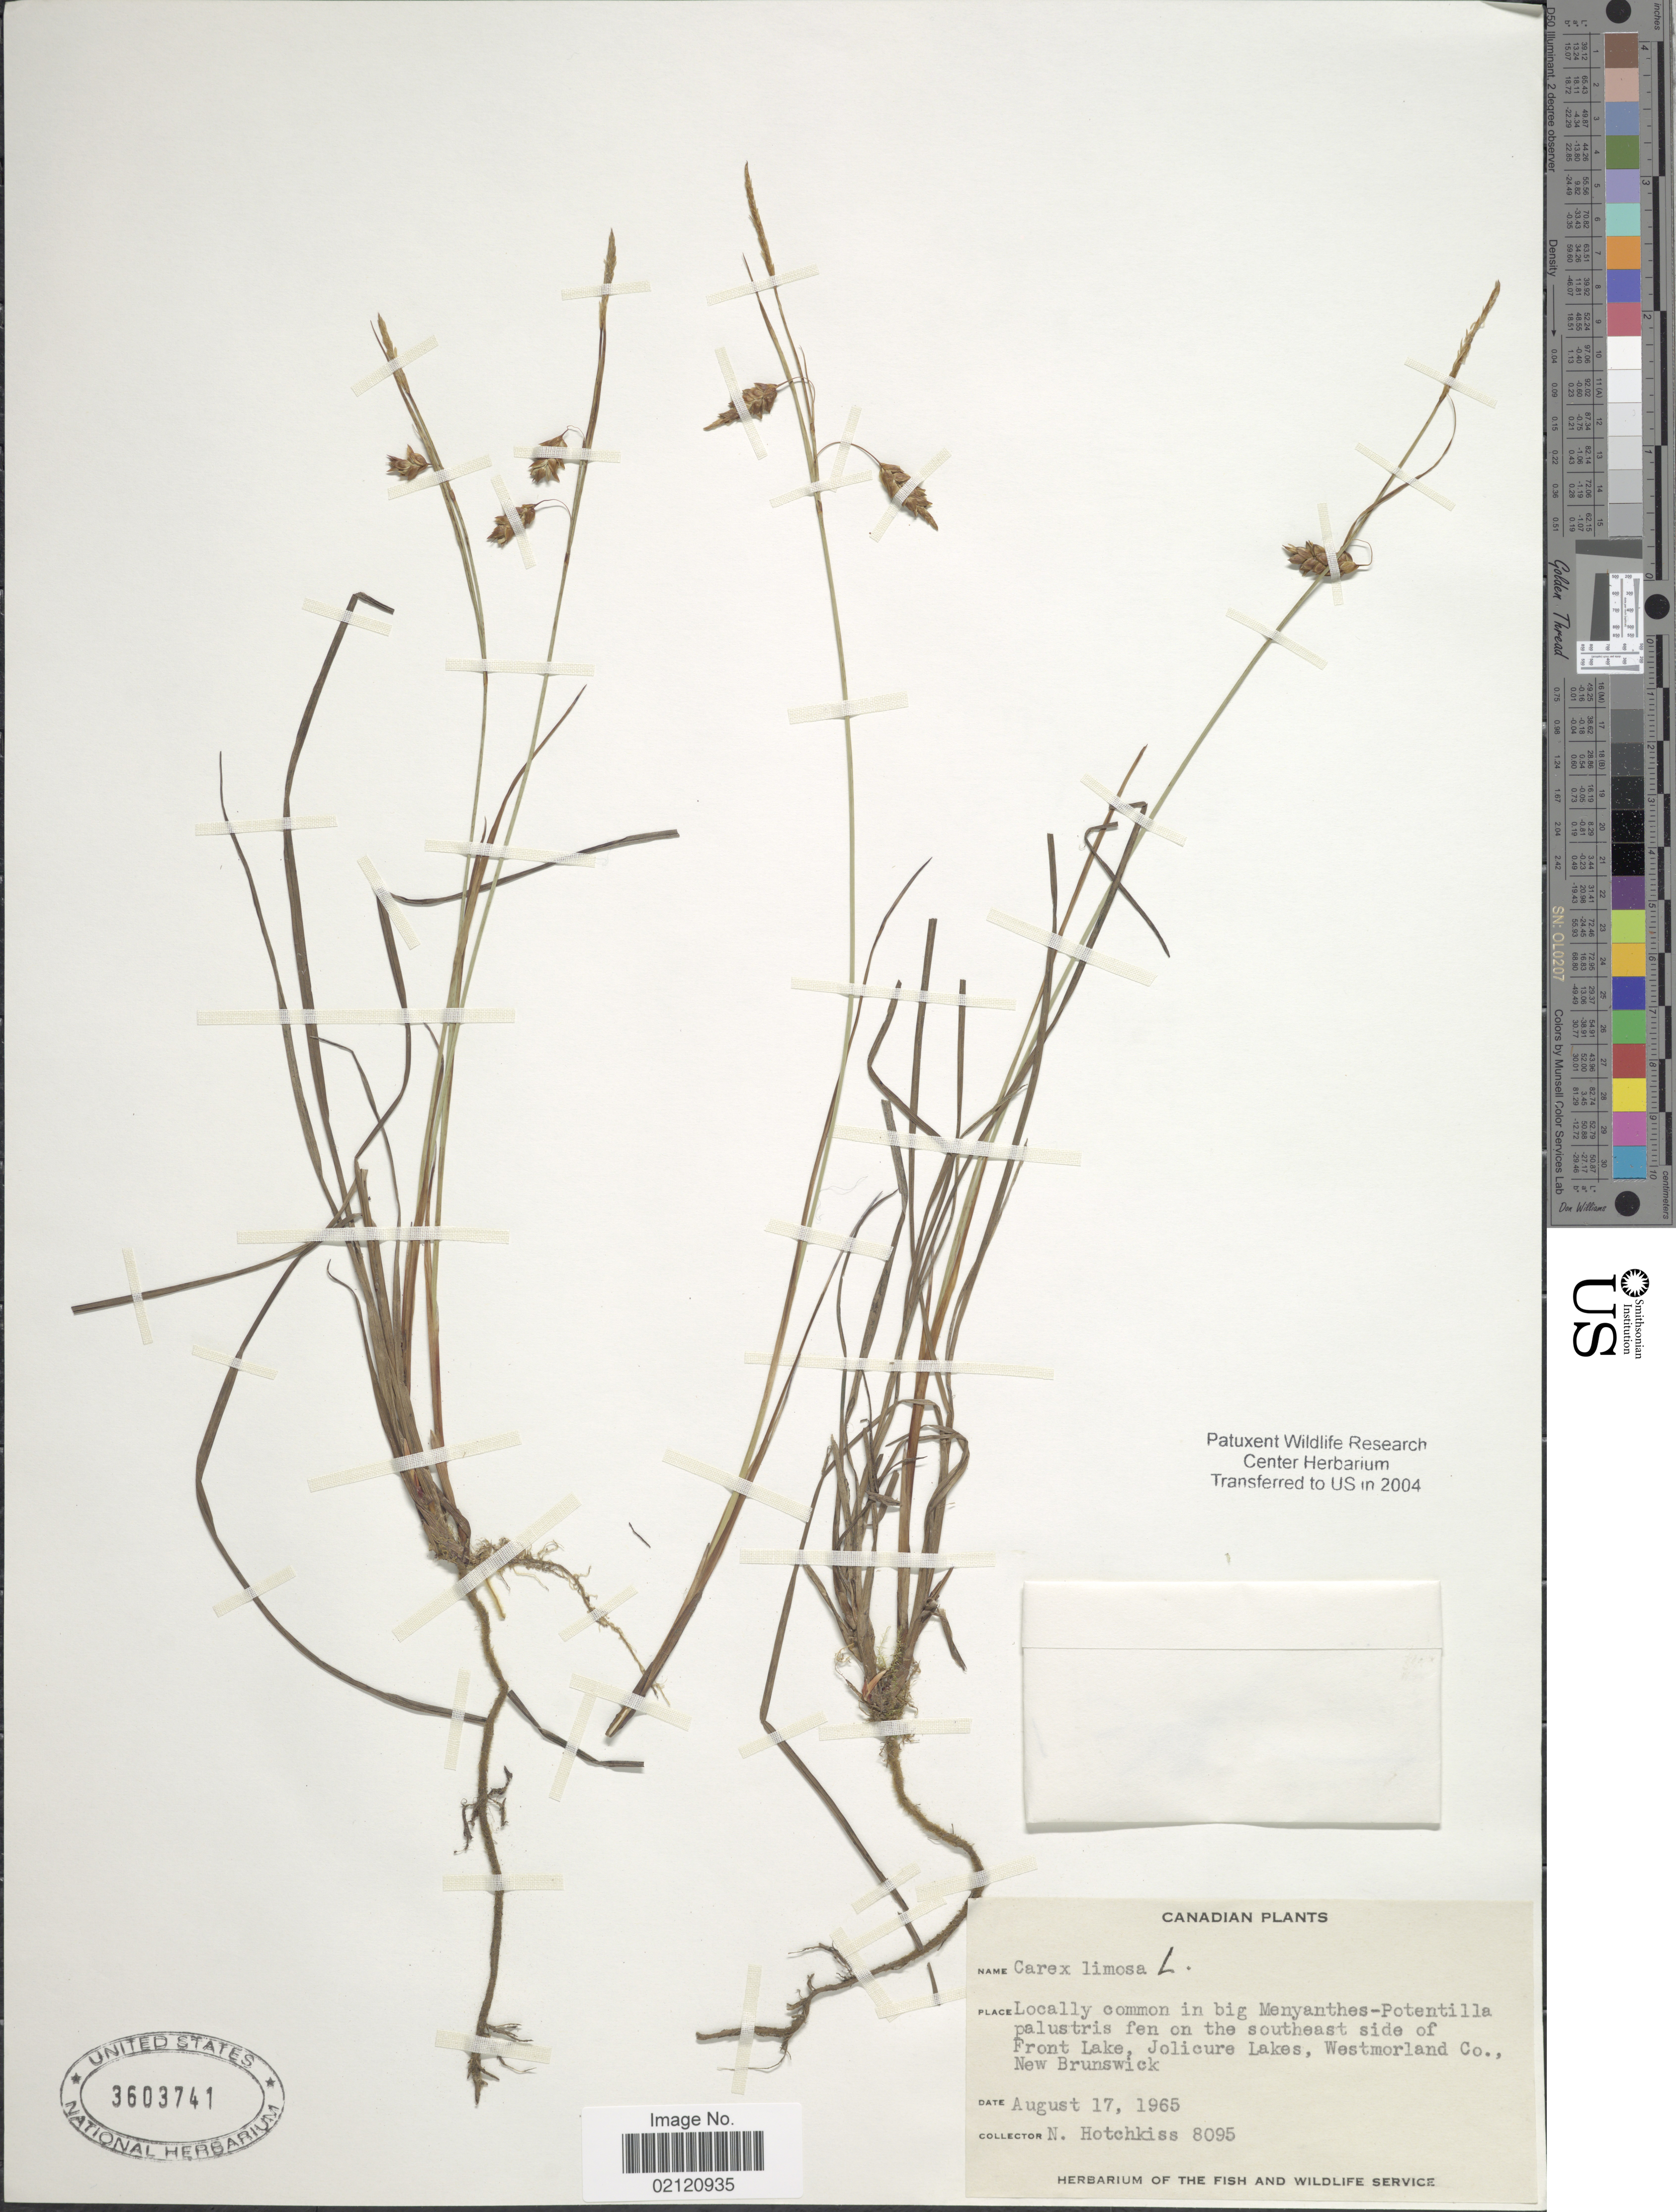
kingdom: Plantae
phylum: Tracheophyta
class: Liliopsida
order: Poales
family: Cyperaceae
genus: Carex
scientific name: Carex limosa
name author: L.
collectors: N. Hotchkiss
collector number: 8095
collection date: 1965-08-17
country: Canada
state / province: New Brunswick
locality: On the southeast side of Front Lake, Jolicure Lakes, Westmorland Co.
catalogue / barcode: US 3603741